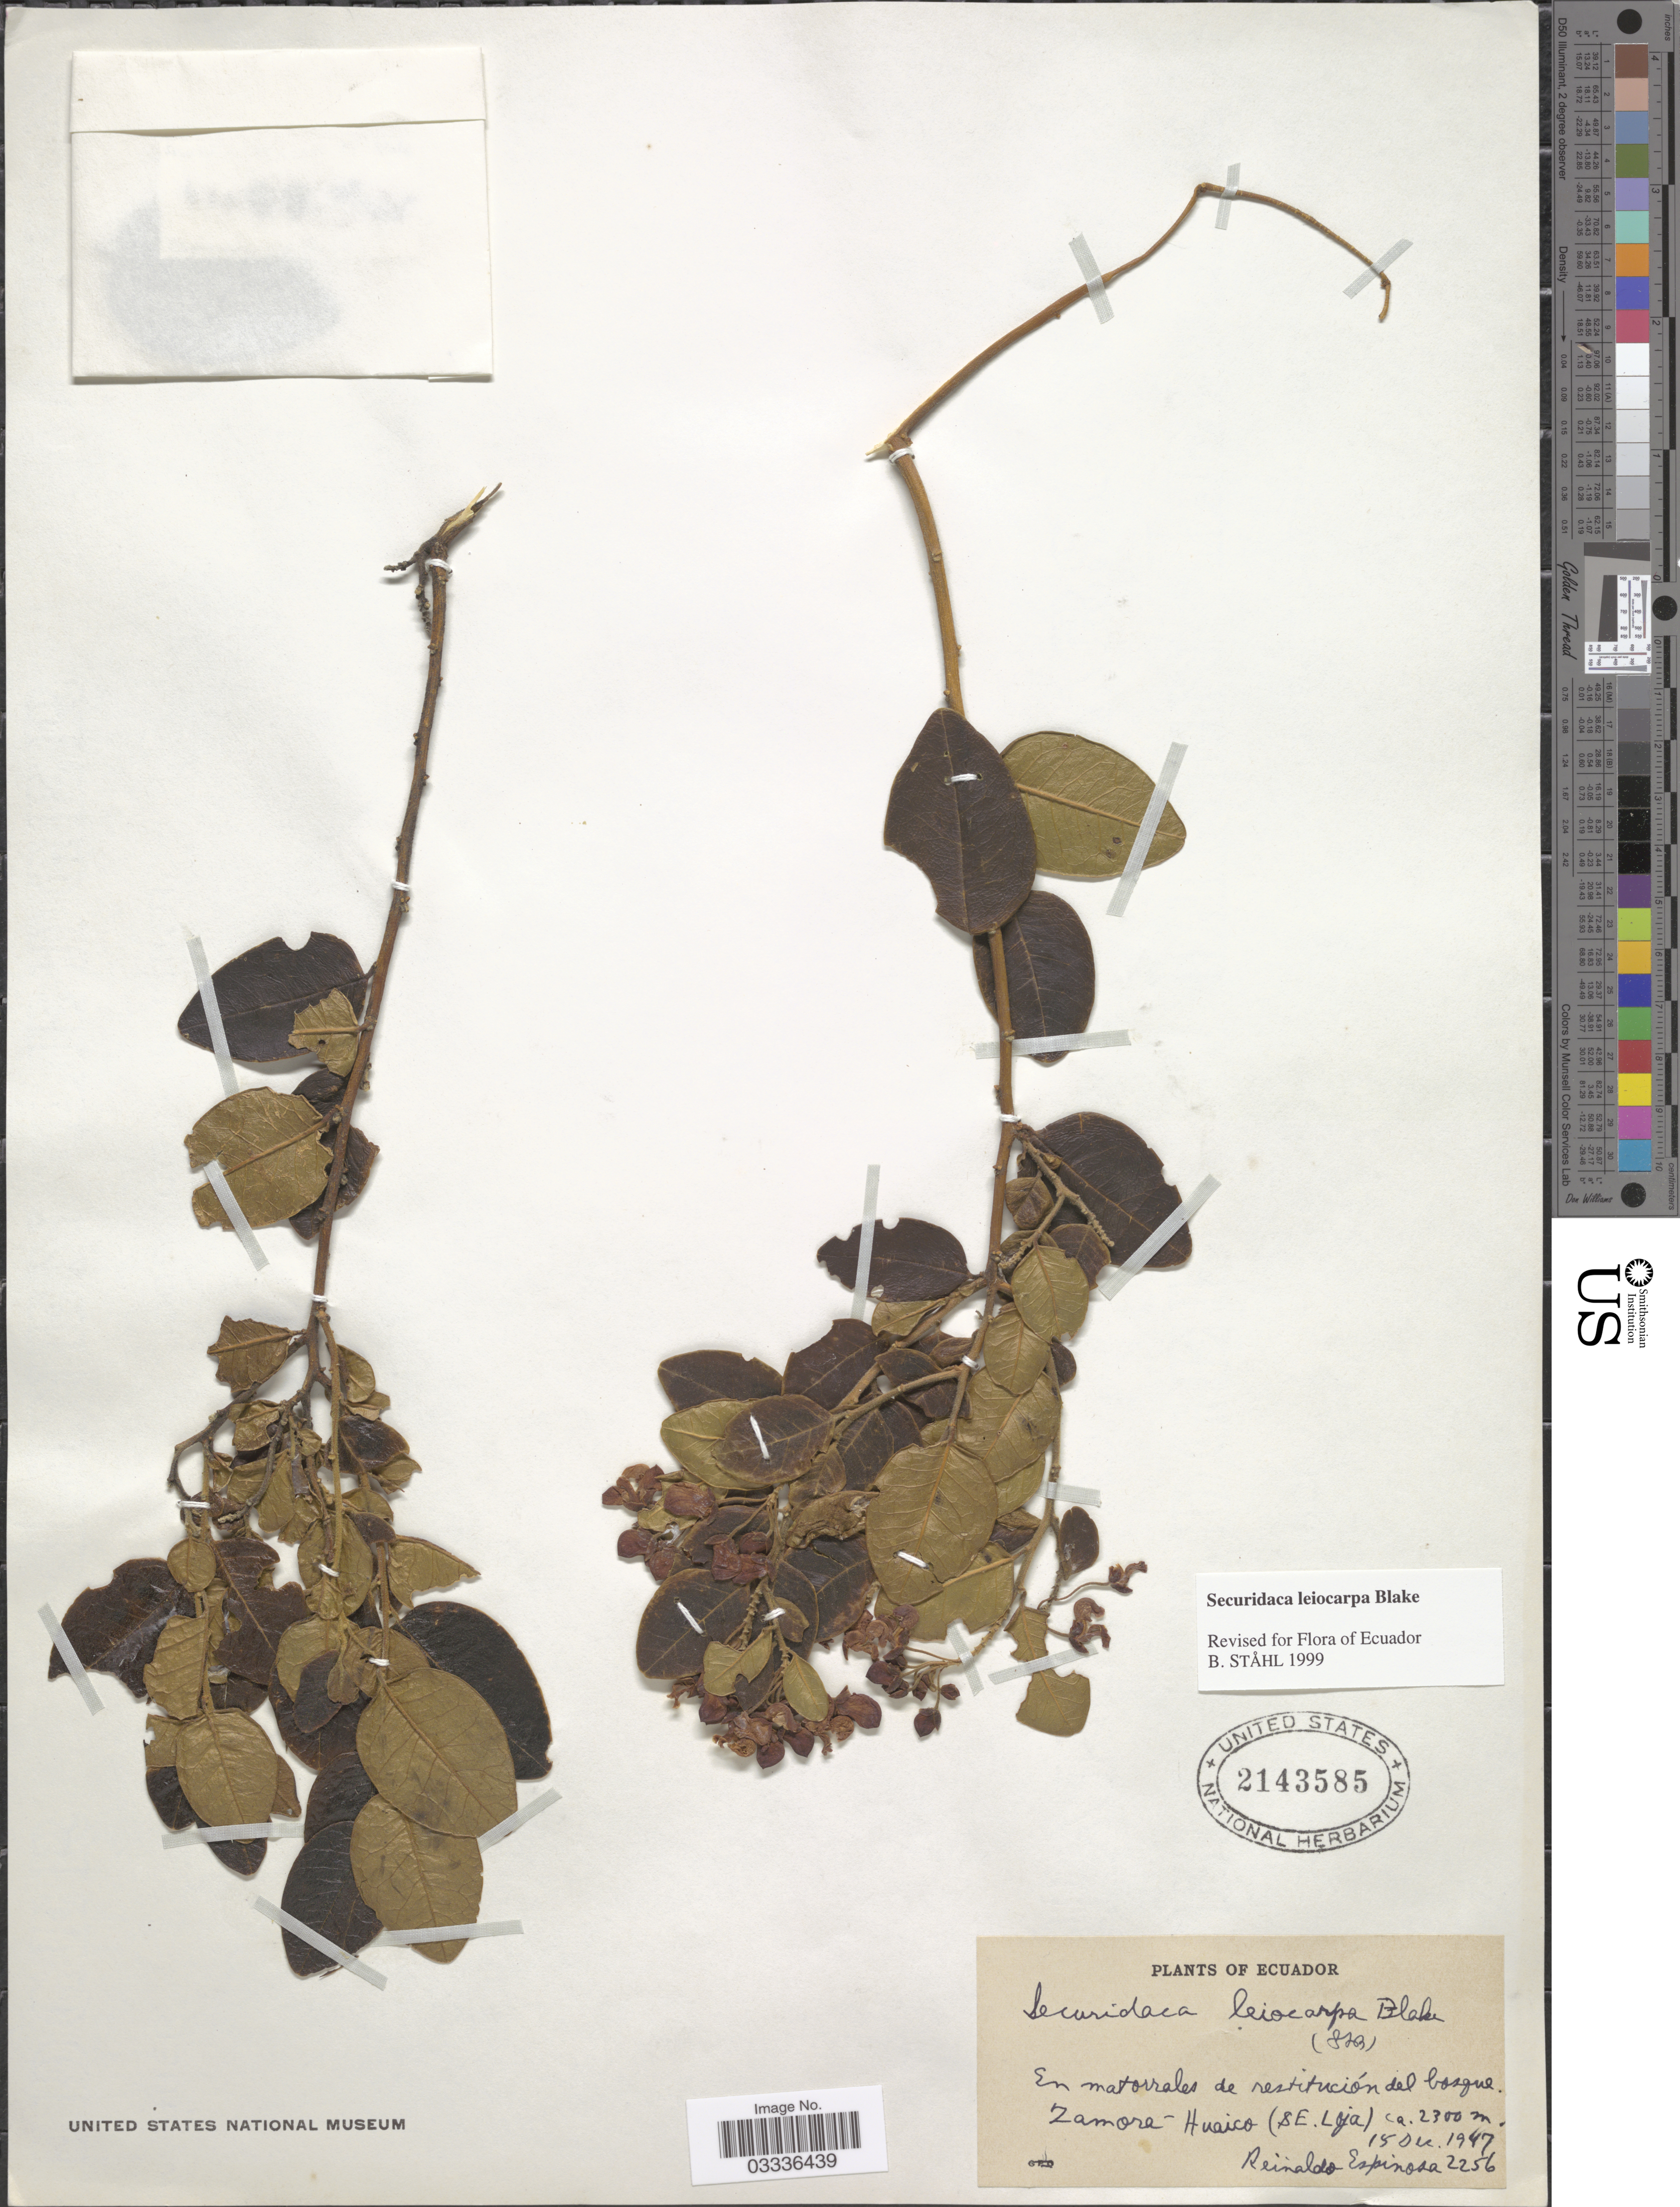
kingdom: Plantae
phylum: Tracheophyta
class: Magnoliopsida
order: Fabales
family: Polygalaceae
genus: Securidaca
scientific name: Securidaca leiocarpa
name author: S.F. Blake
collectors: R. Espinosa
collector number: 2256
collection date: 1947-12-15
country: Ecuador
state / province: Loja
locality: Zamora-Huaico (SE. Loja).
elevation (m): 2300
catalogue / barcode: US 2143585